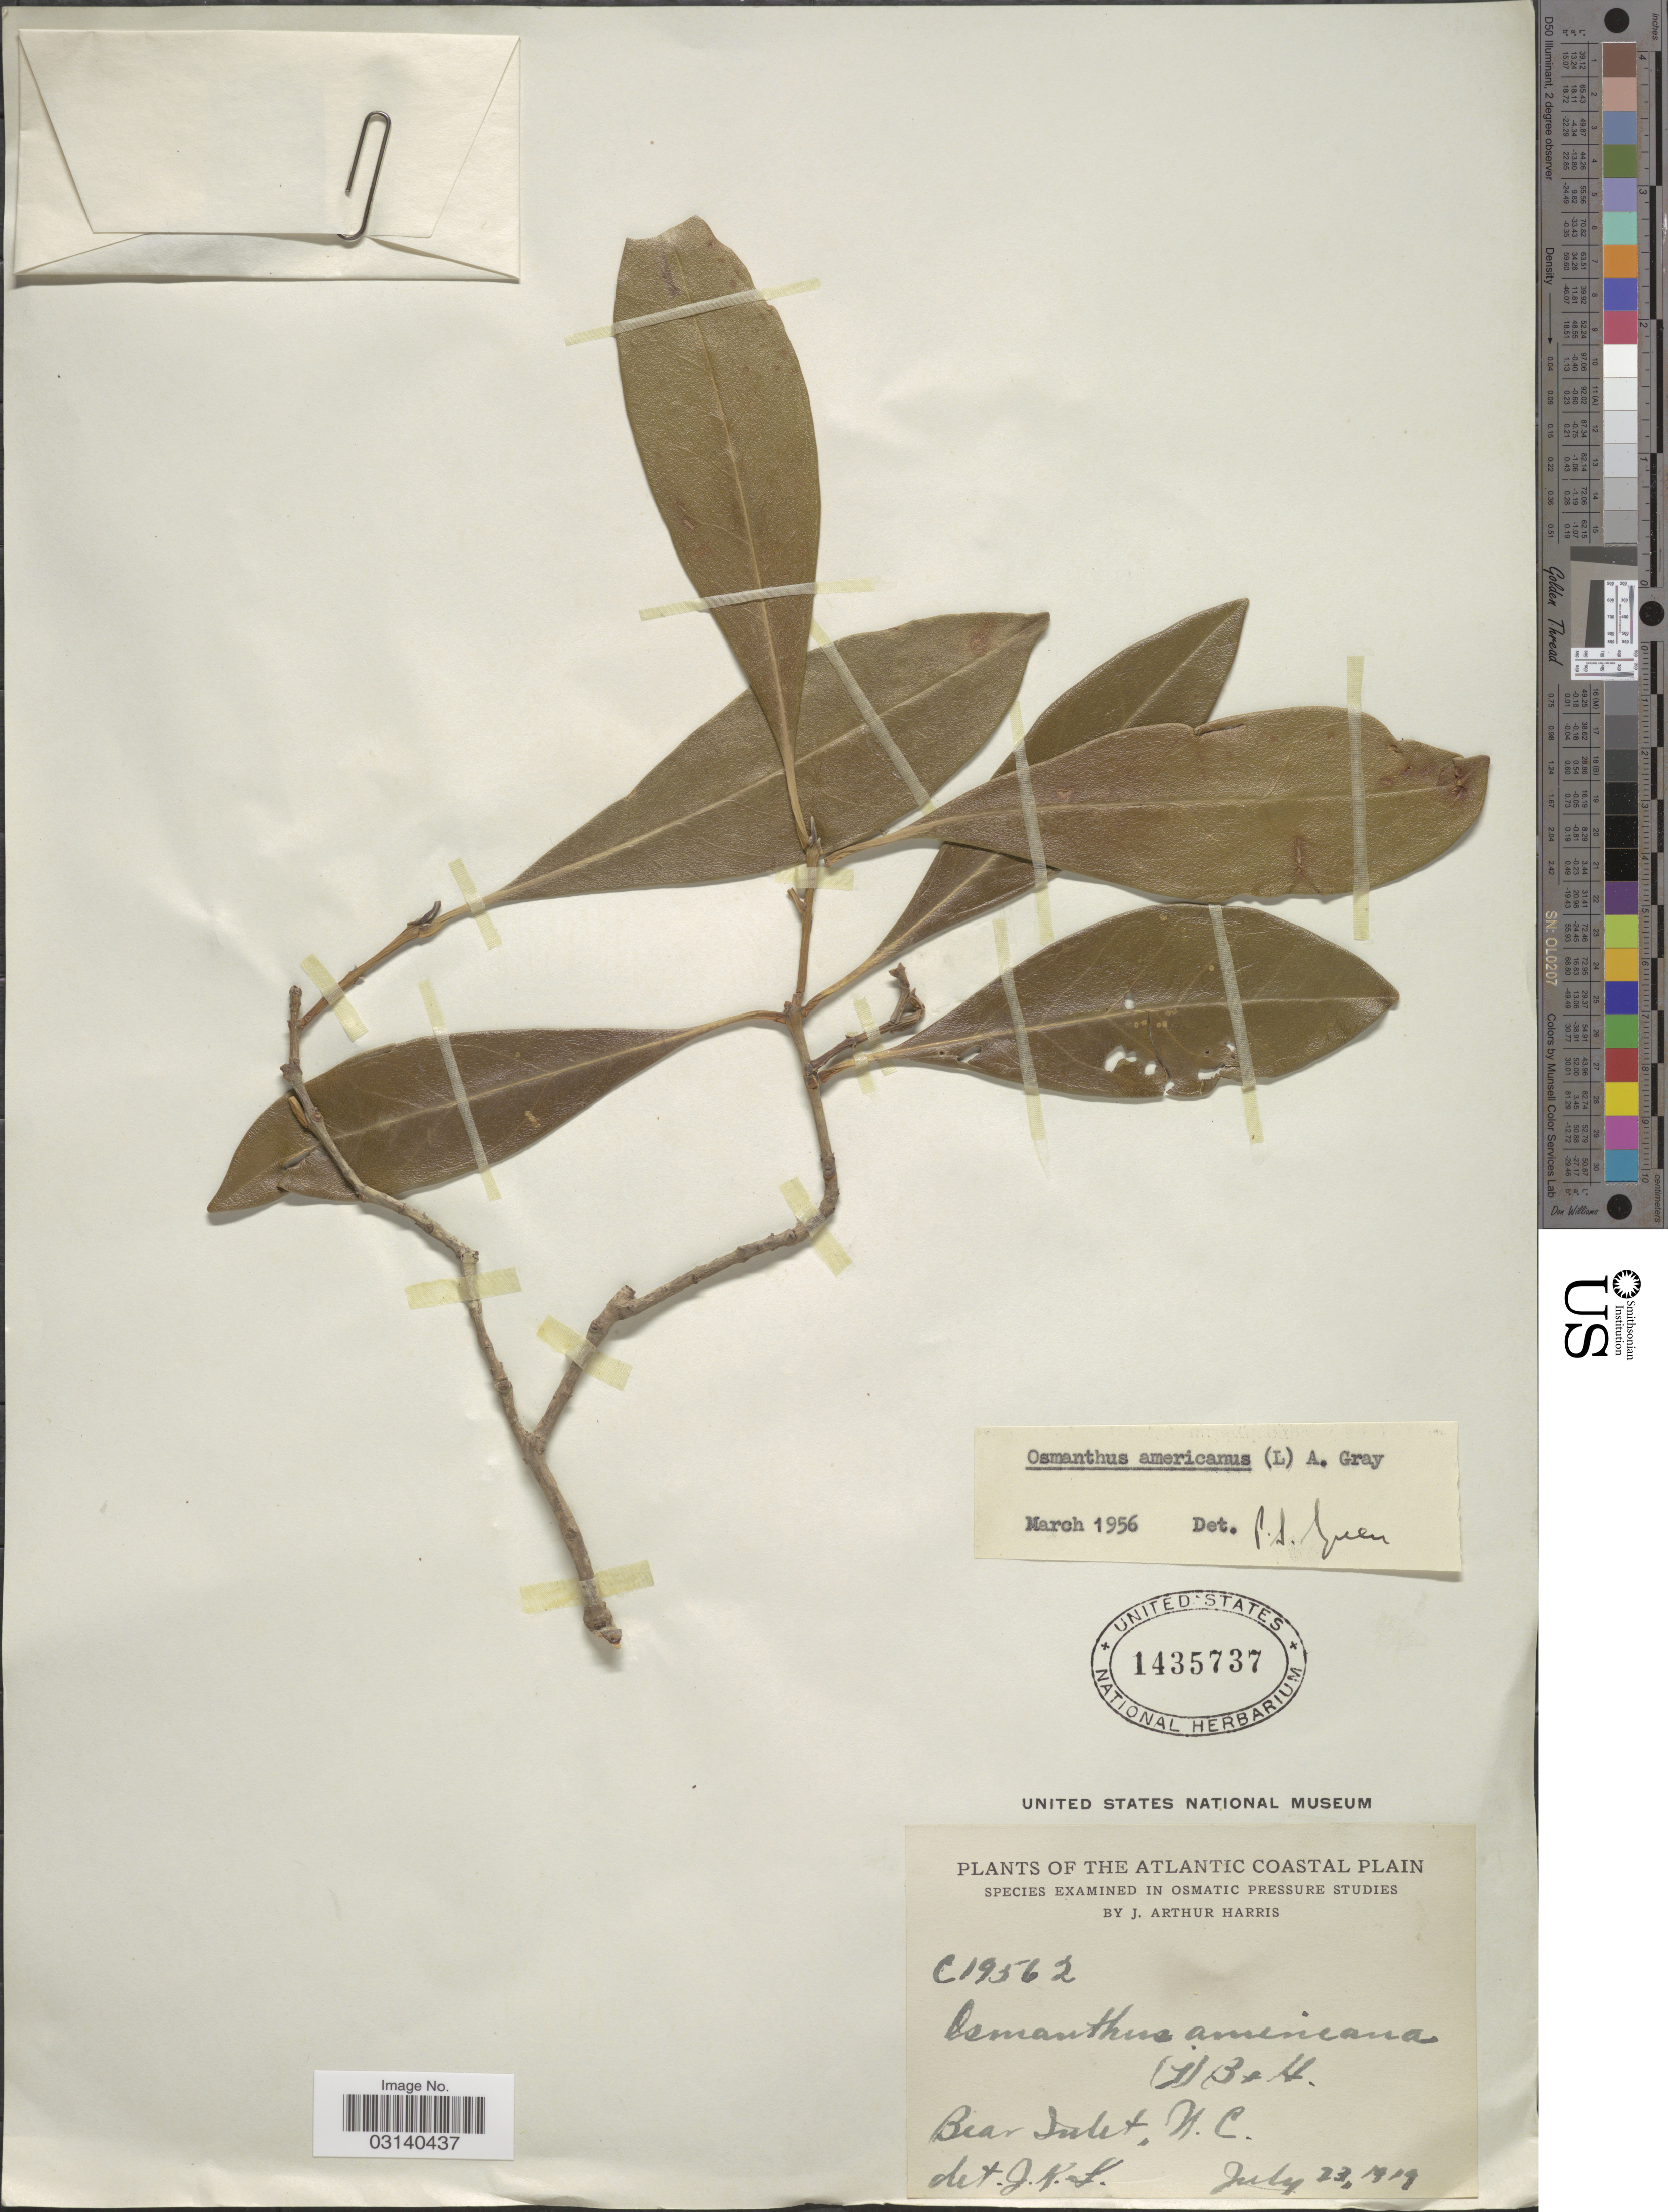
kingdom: Plantae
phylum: Tracheophyta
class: Magnoliopsida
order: Lamiales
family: Oleaceae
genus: Osmanthus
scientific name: Osmanthus americanus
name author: (L.) A. Gray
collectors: J. A. Harris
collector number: C 19562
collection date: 1919-07-23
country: United States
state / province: North Carolina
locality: The Atlantic Coastal Plain, Bear Inlet, N.C.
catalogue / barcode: US 1435737